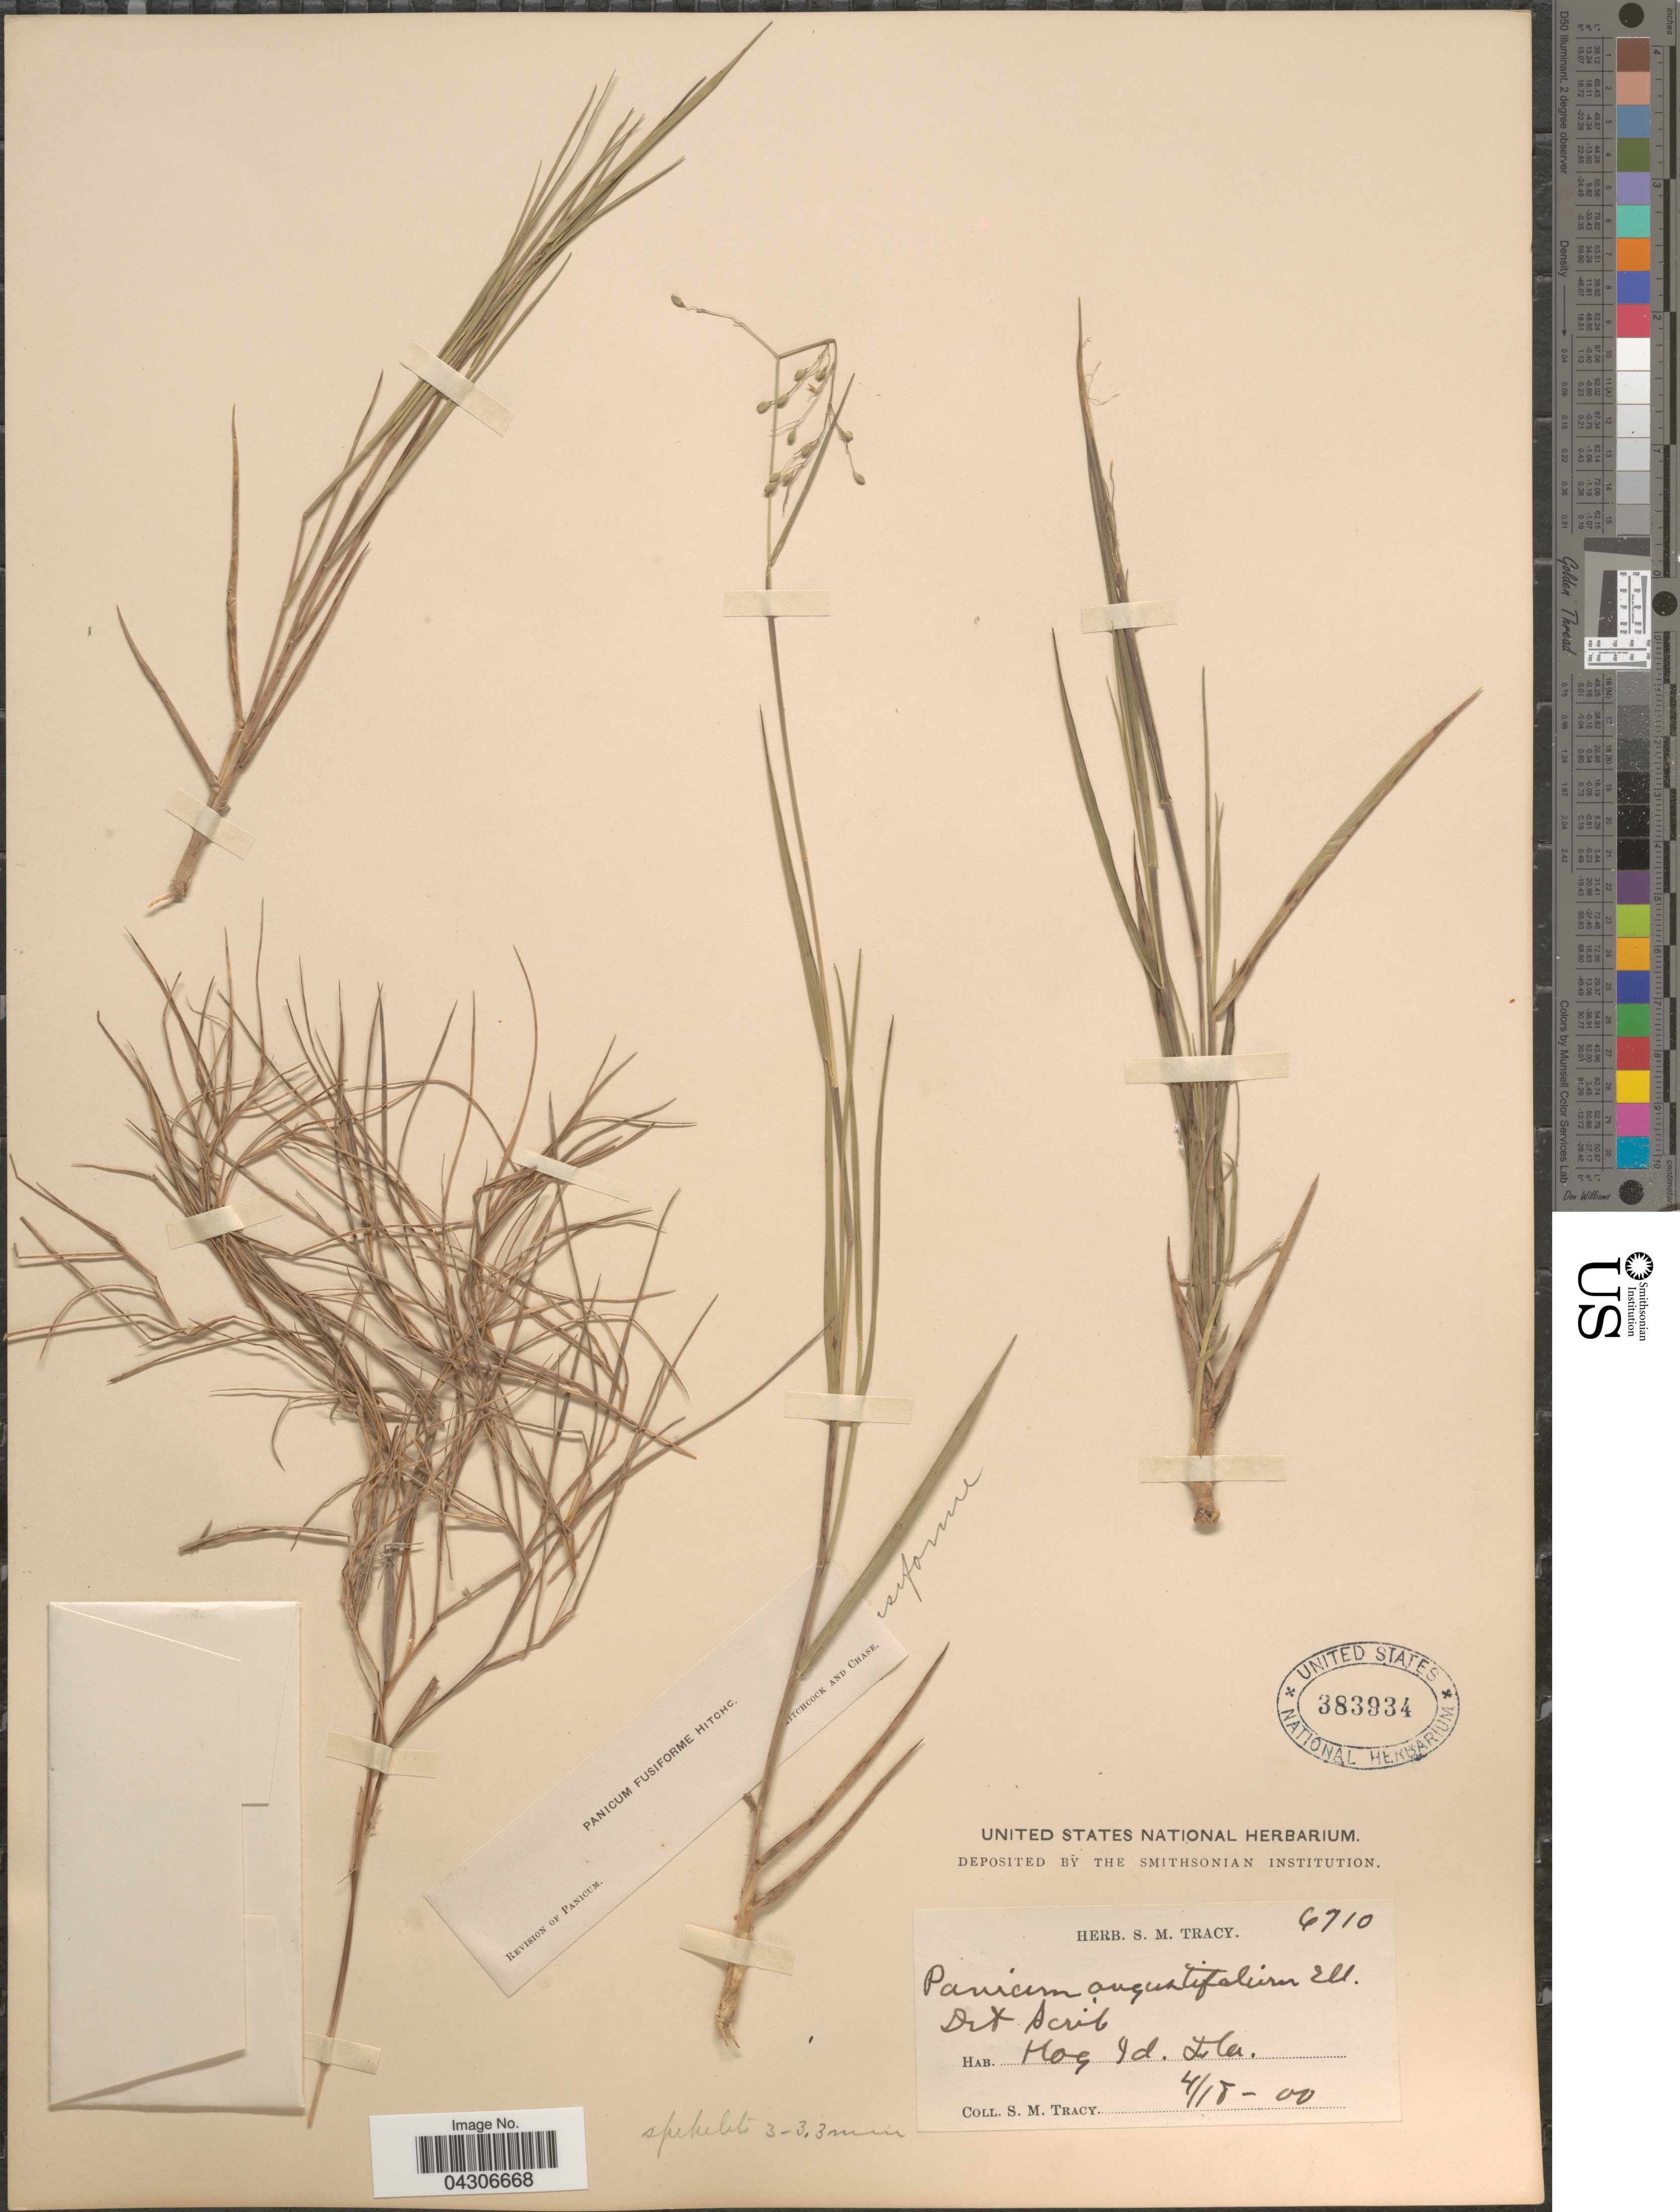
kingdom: Plantae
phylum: Tracheophyta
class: Liliopsida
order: Poales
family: Poaceae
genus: Dichanthelium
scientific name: Dichanthelium aciculare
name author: (Desv. ex Poir.) Gould & C.A. Clark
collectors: S. M. Tracy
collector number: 6710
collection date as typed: Transcribed d/m/y: 18/4/0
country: United States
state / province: Florida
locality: Hog. Id.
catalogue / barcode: US 383934